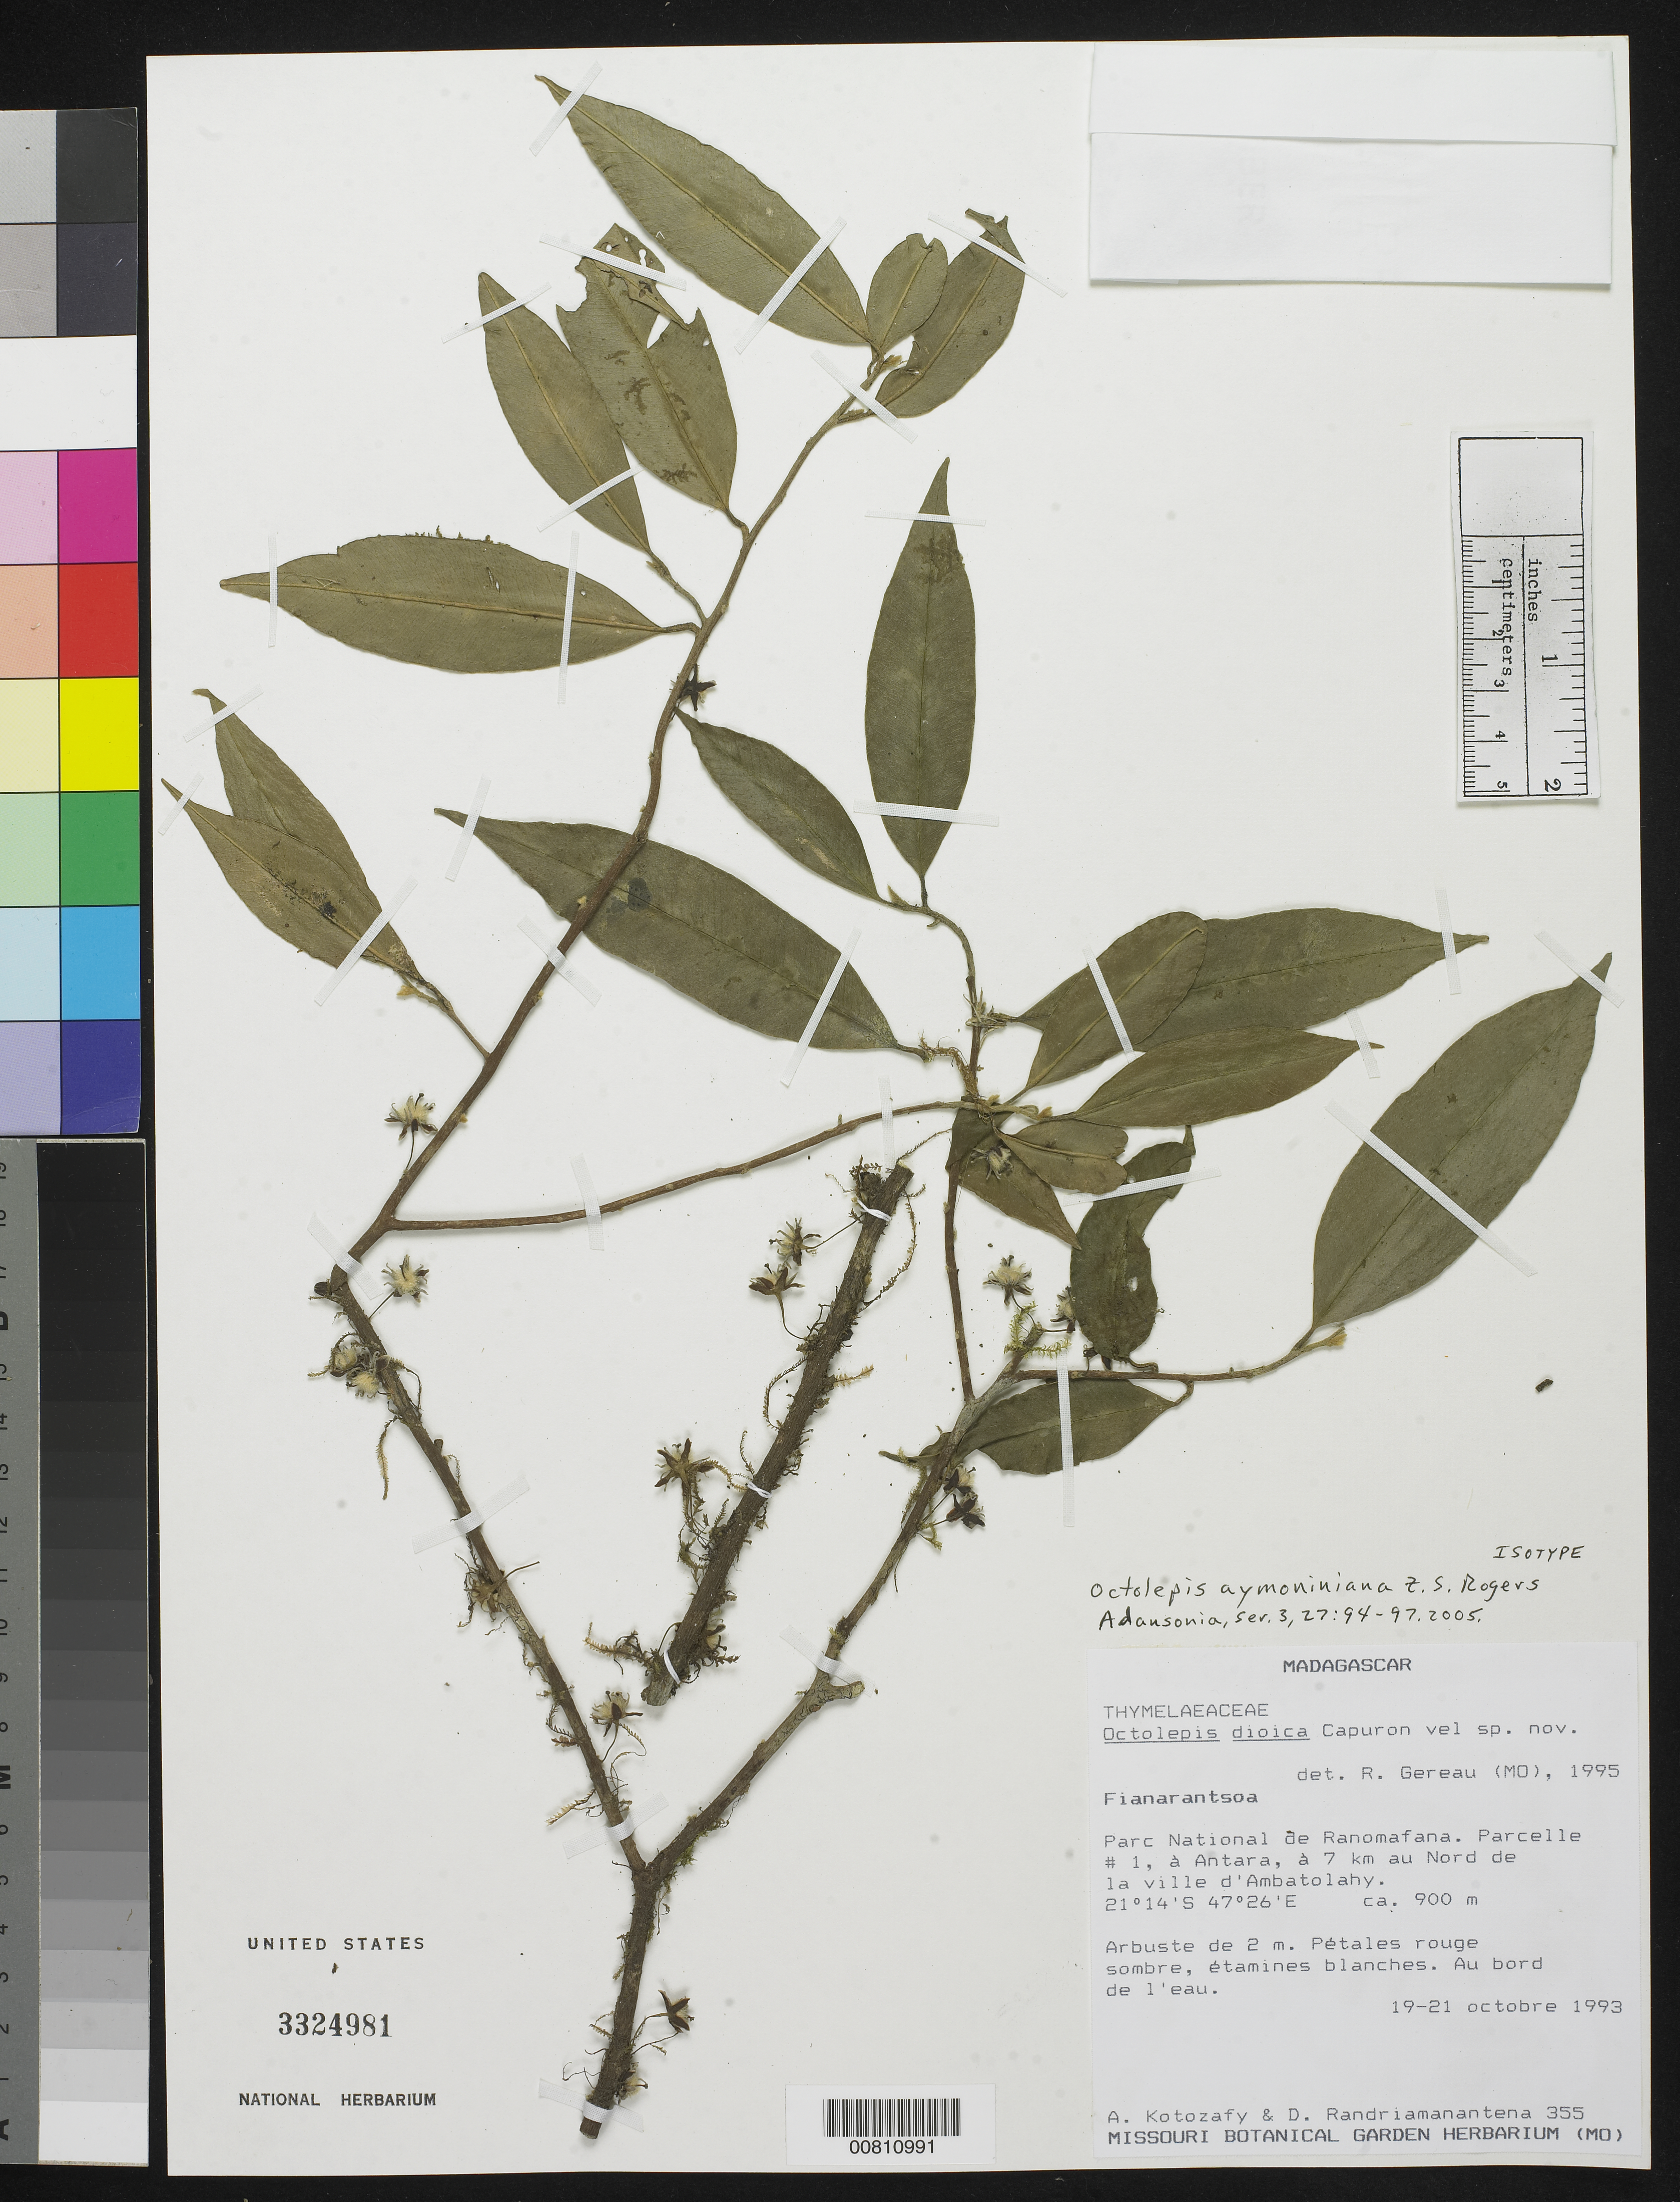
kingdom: Plantae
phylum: Tracheophyta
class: Magnoliopsida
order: Malvales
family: Thymelaeaceae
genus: Octolepis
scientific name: Octolepis aymoniniana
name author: Z.S. Rogers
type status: Isotype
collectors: A. Kotozafy & D. Randriamanantena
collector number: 355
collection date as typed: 19 Oct 1991 to 21 Oct 1991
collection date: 1991-10-19/1991-10-21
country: Madagascar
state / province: Vatovavy Fitovinany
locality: Parc National de Ranomafana, Parcelle #1, à Antara, à 7 km au Nord de la ville d'Ambatolahy.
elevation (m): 900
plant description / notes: Holotype at MO.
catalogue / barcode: US 3324981